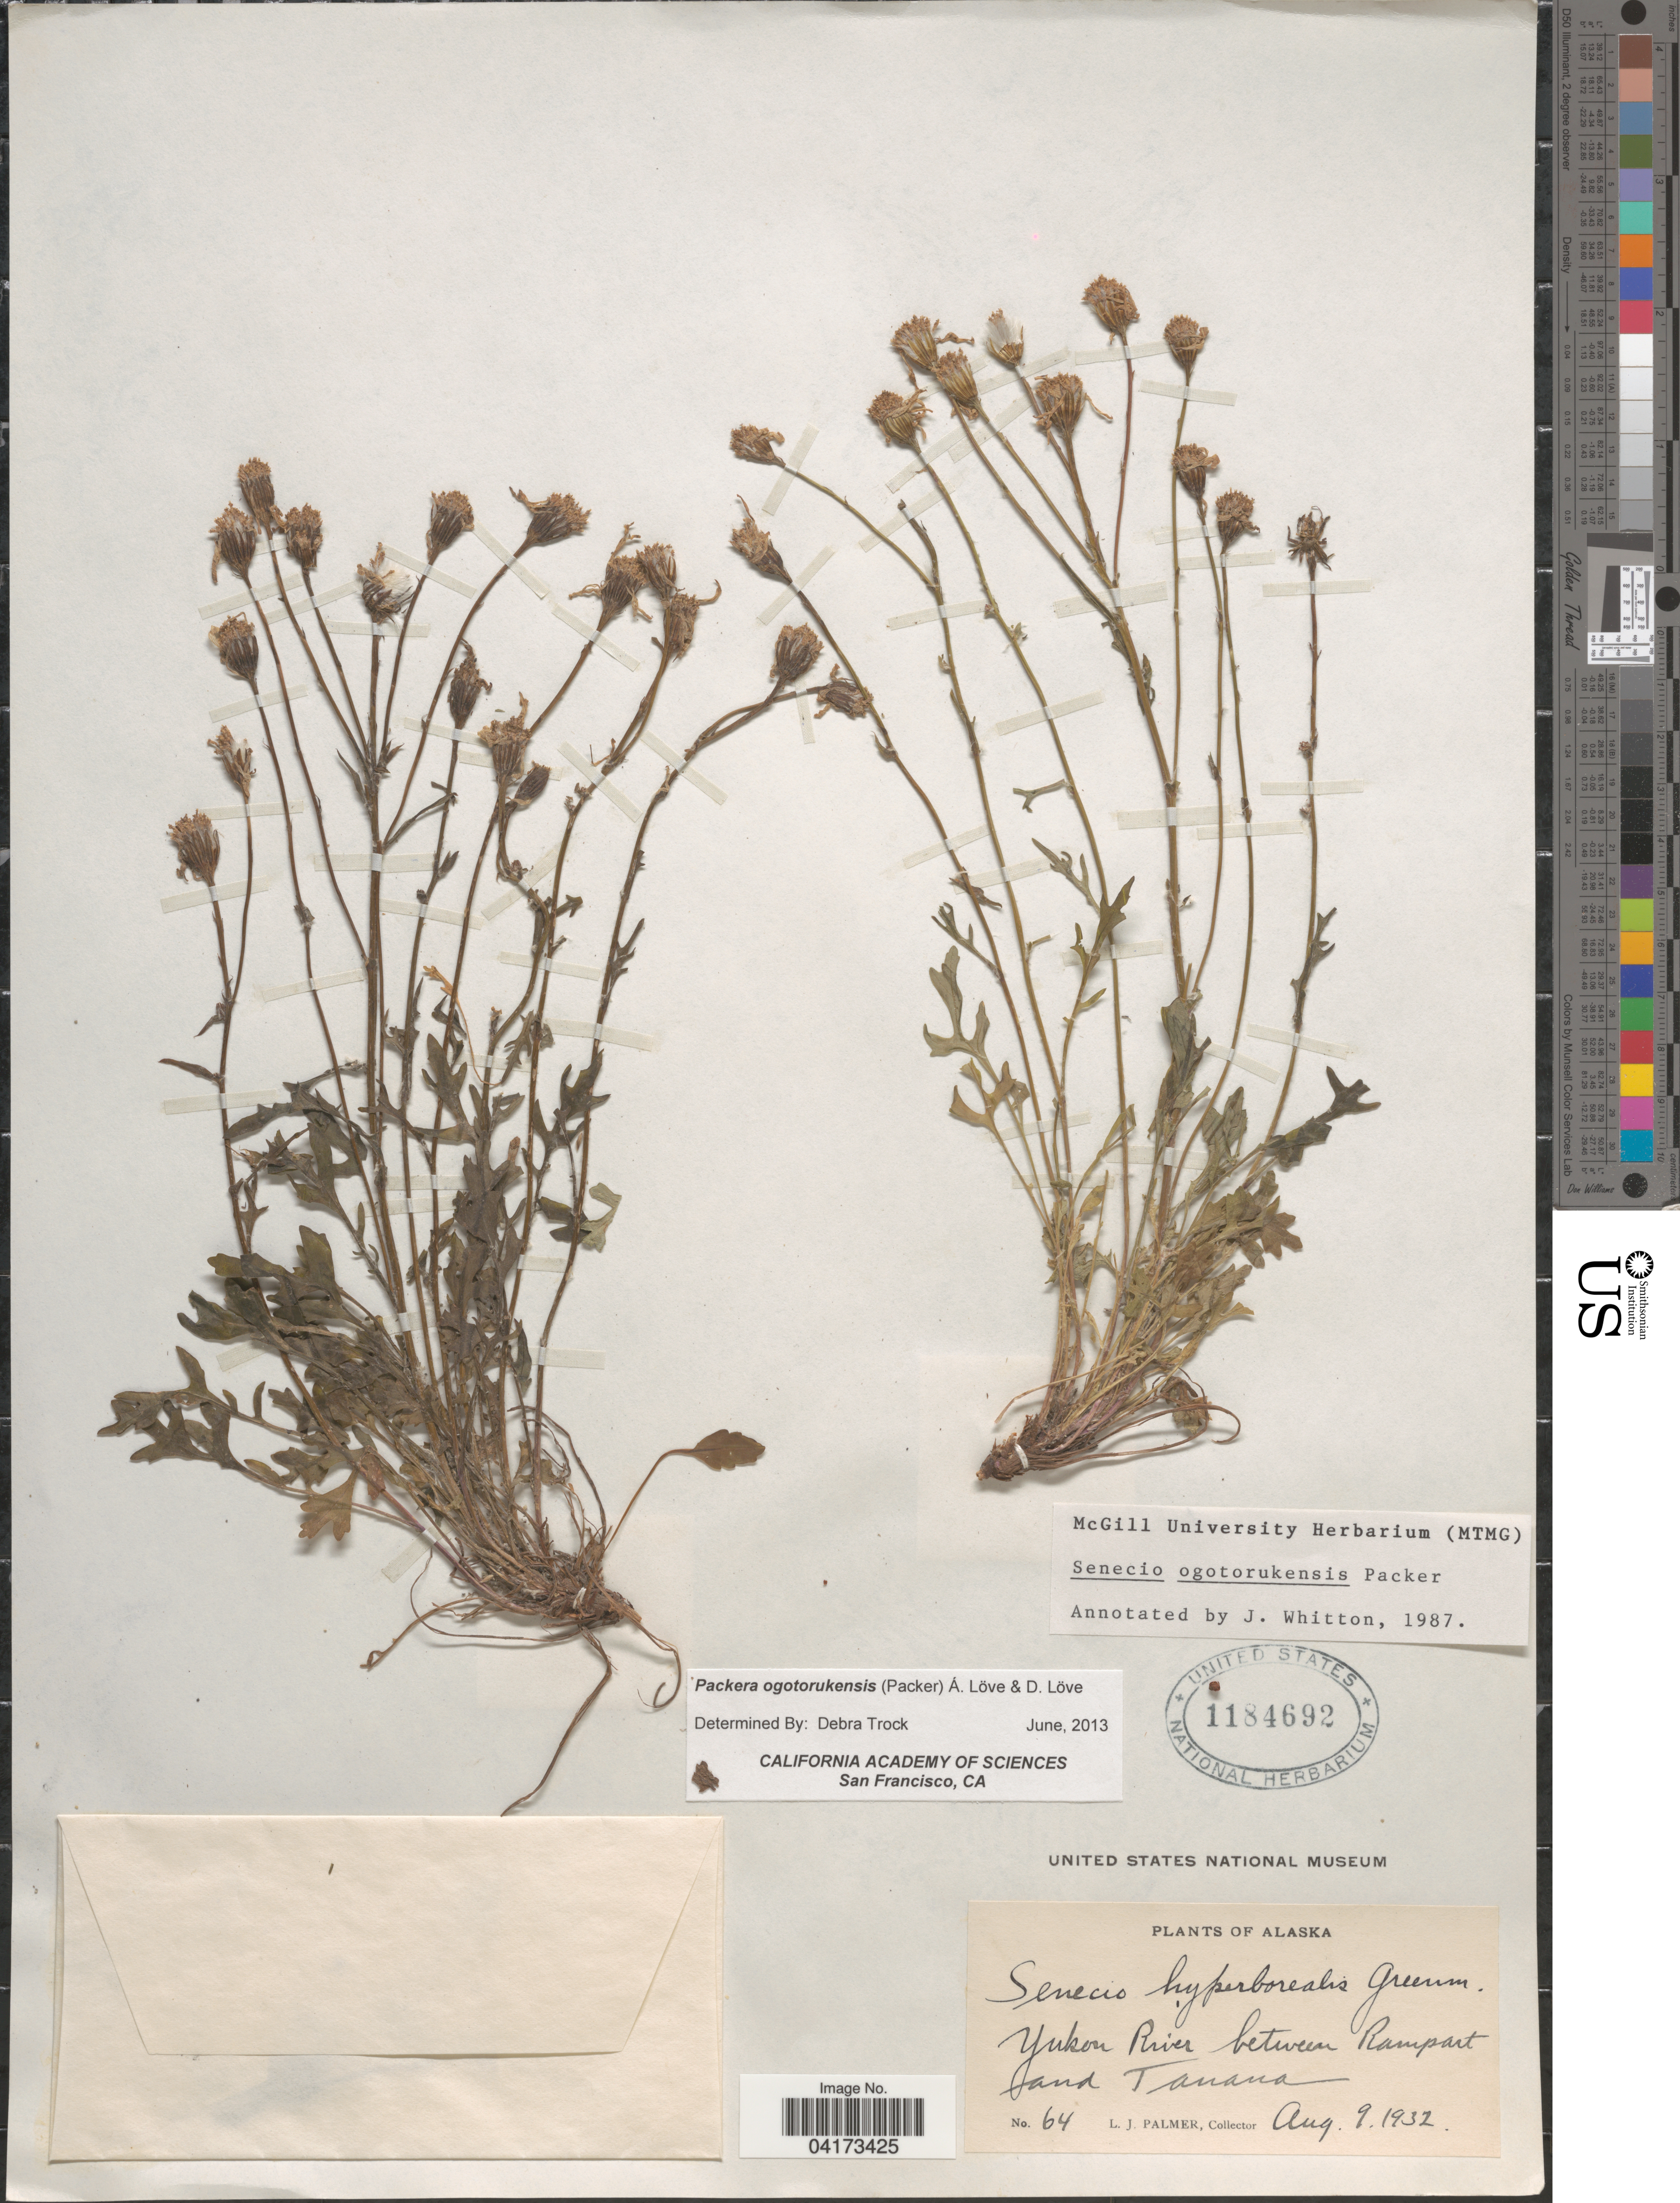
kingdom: Plantae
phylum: Tracheophyta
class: Magnoliopsida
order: Asterales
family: Asteraceae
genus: Packera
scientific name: Packera ogotorukensis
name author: (Packer) Á. Löve & D. Löve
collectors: L. J. Palmer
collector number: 64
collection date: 1932-08-09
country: United States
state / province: Alaska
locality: Yukon River between Rampart and Tanana.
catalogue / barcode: US 1184692